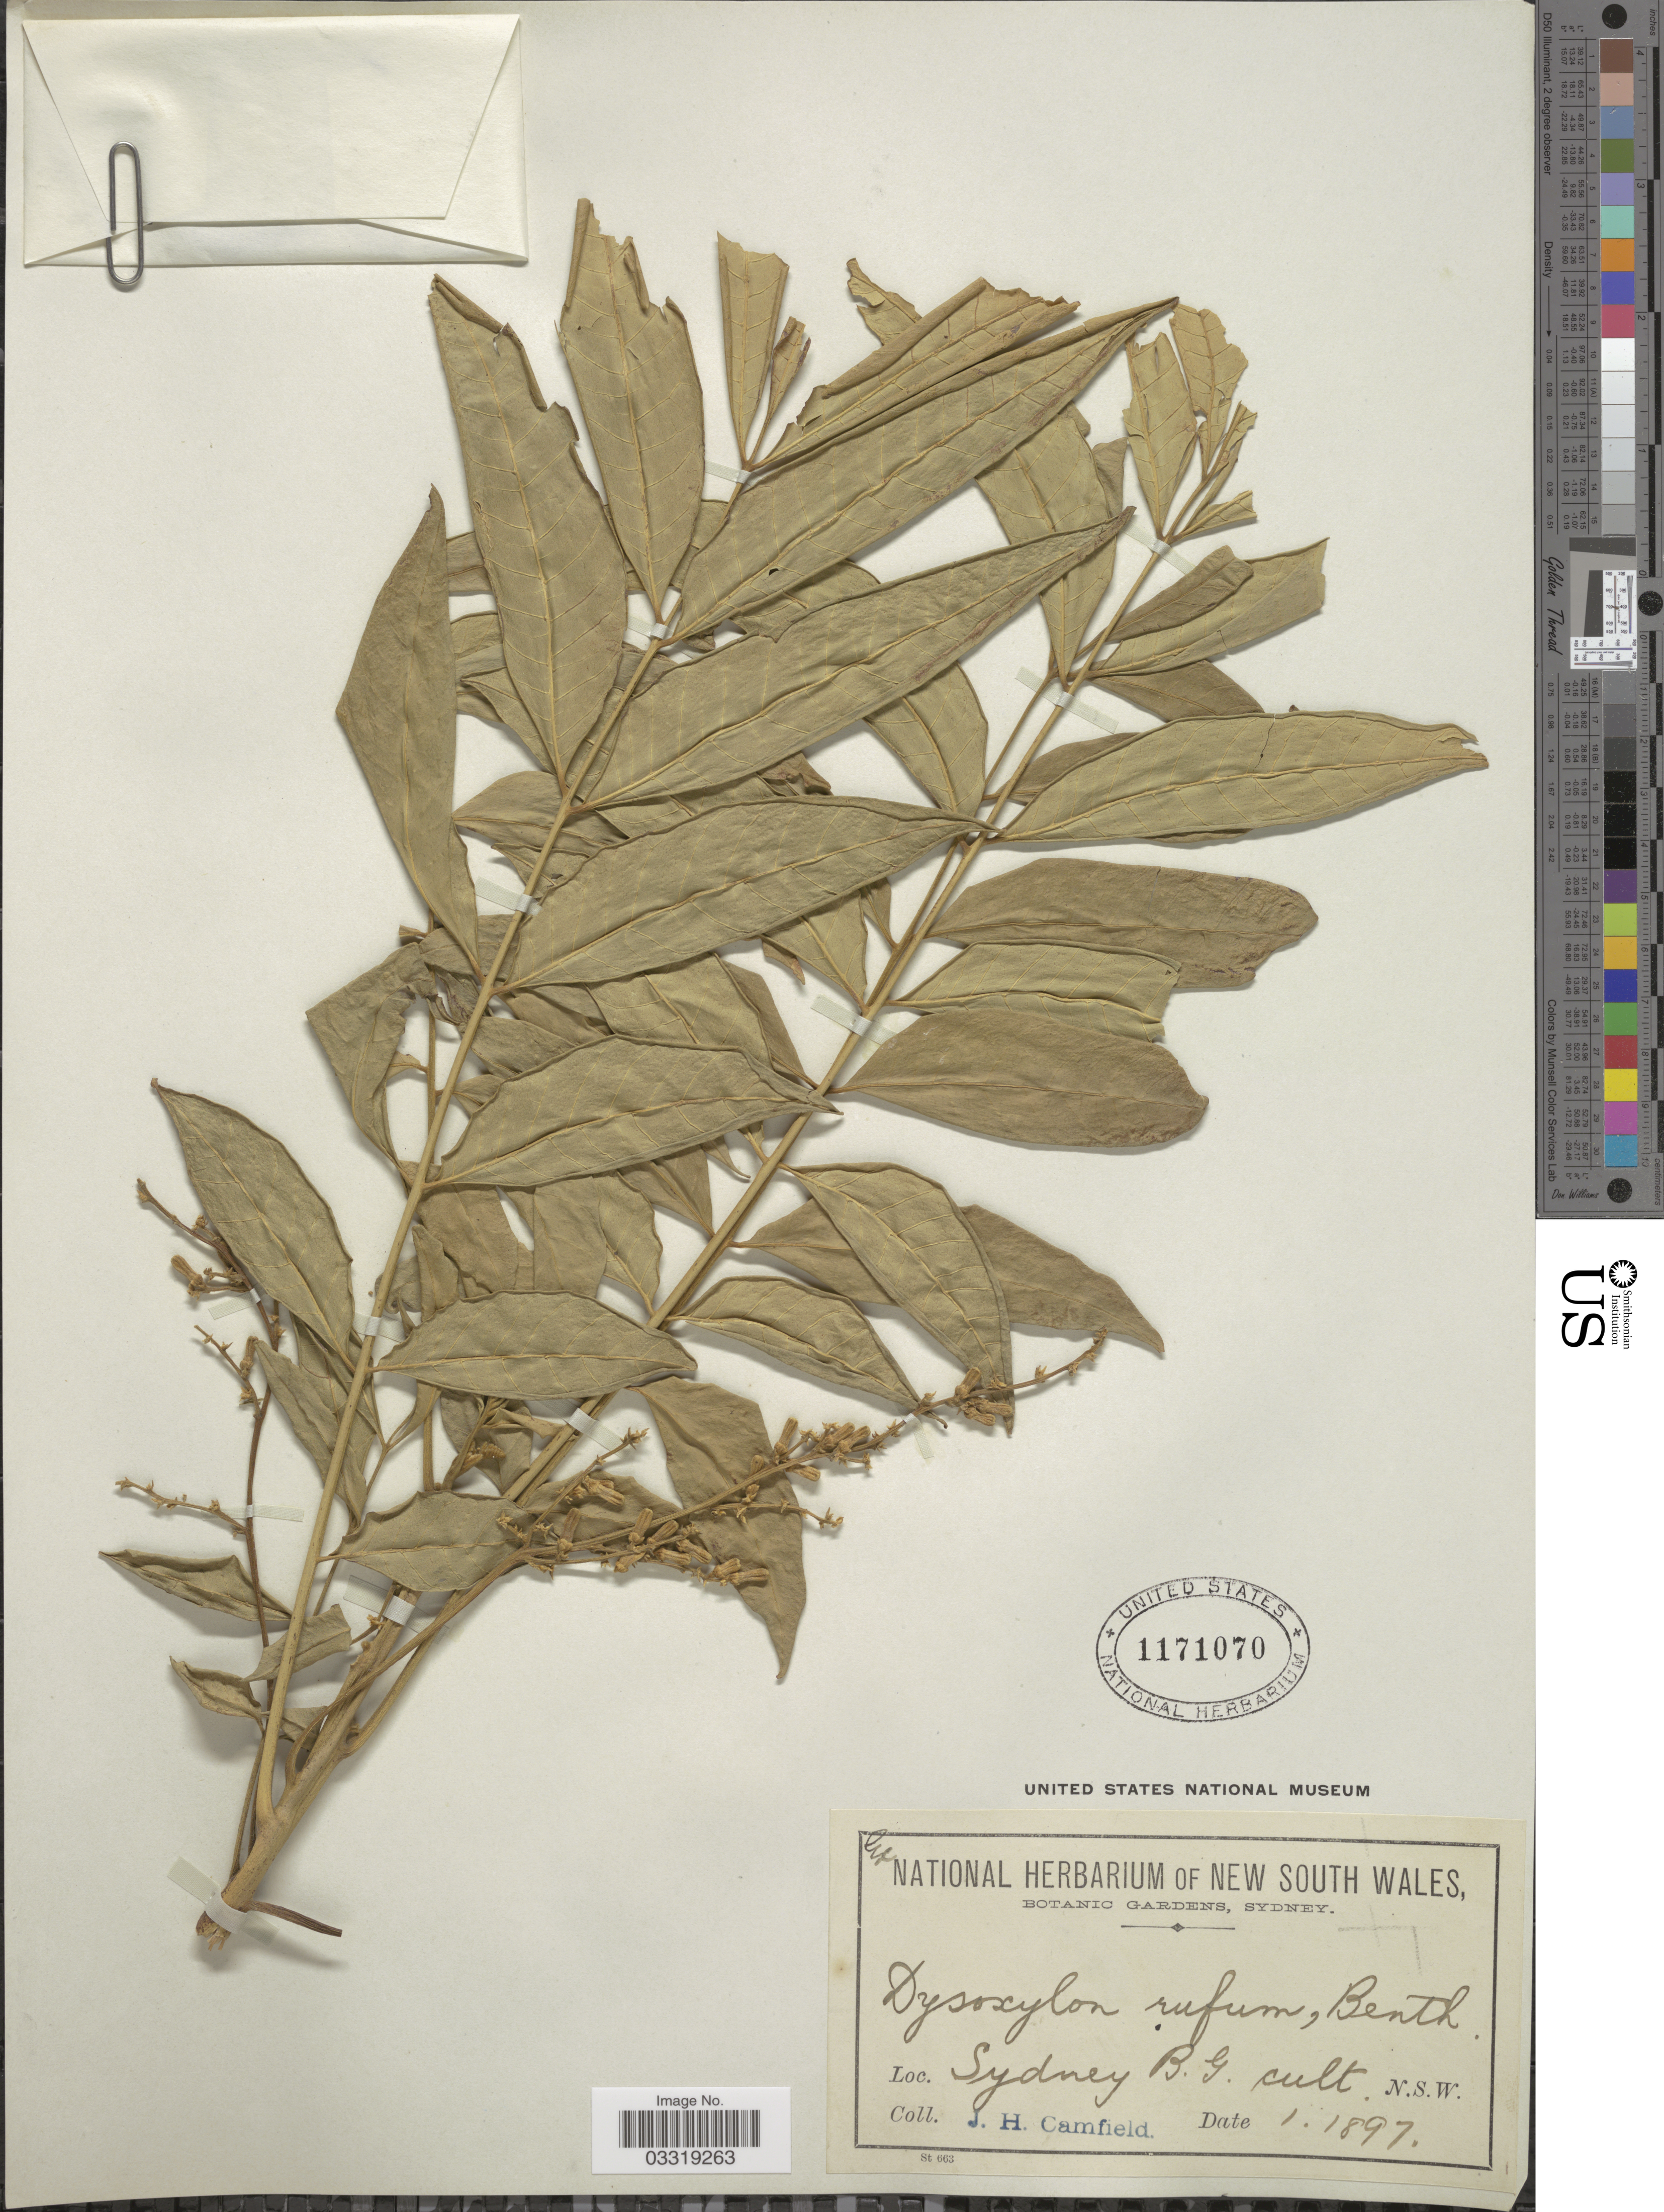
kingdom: Plantae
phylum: Tracheophyta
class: Magnoliopsida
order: Sapindales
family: Meliaceae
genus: Didymocheton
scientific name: Didymocheton rufus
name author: (A. Rich.) Harms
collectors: J. Camfield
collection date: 1897-01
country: Australia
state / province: New South Wales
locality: Sydney B.G. cult.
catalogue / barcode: US 1171070